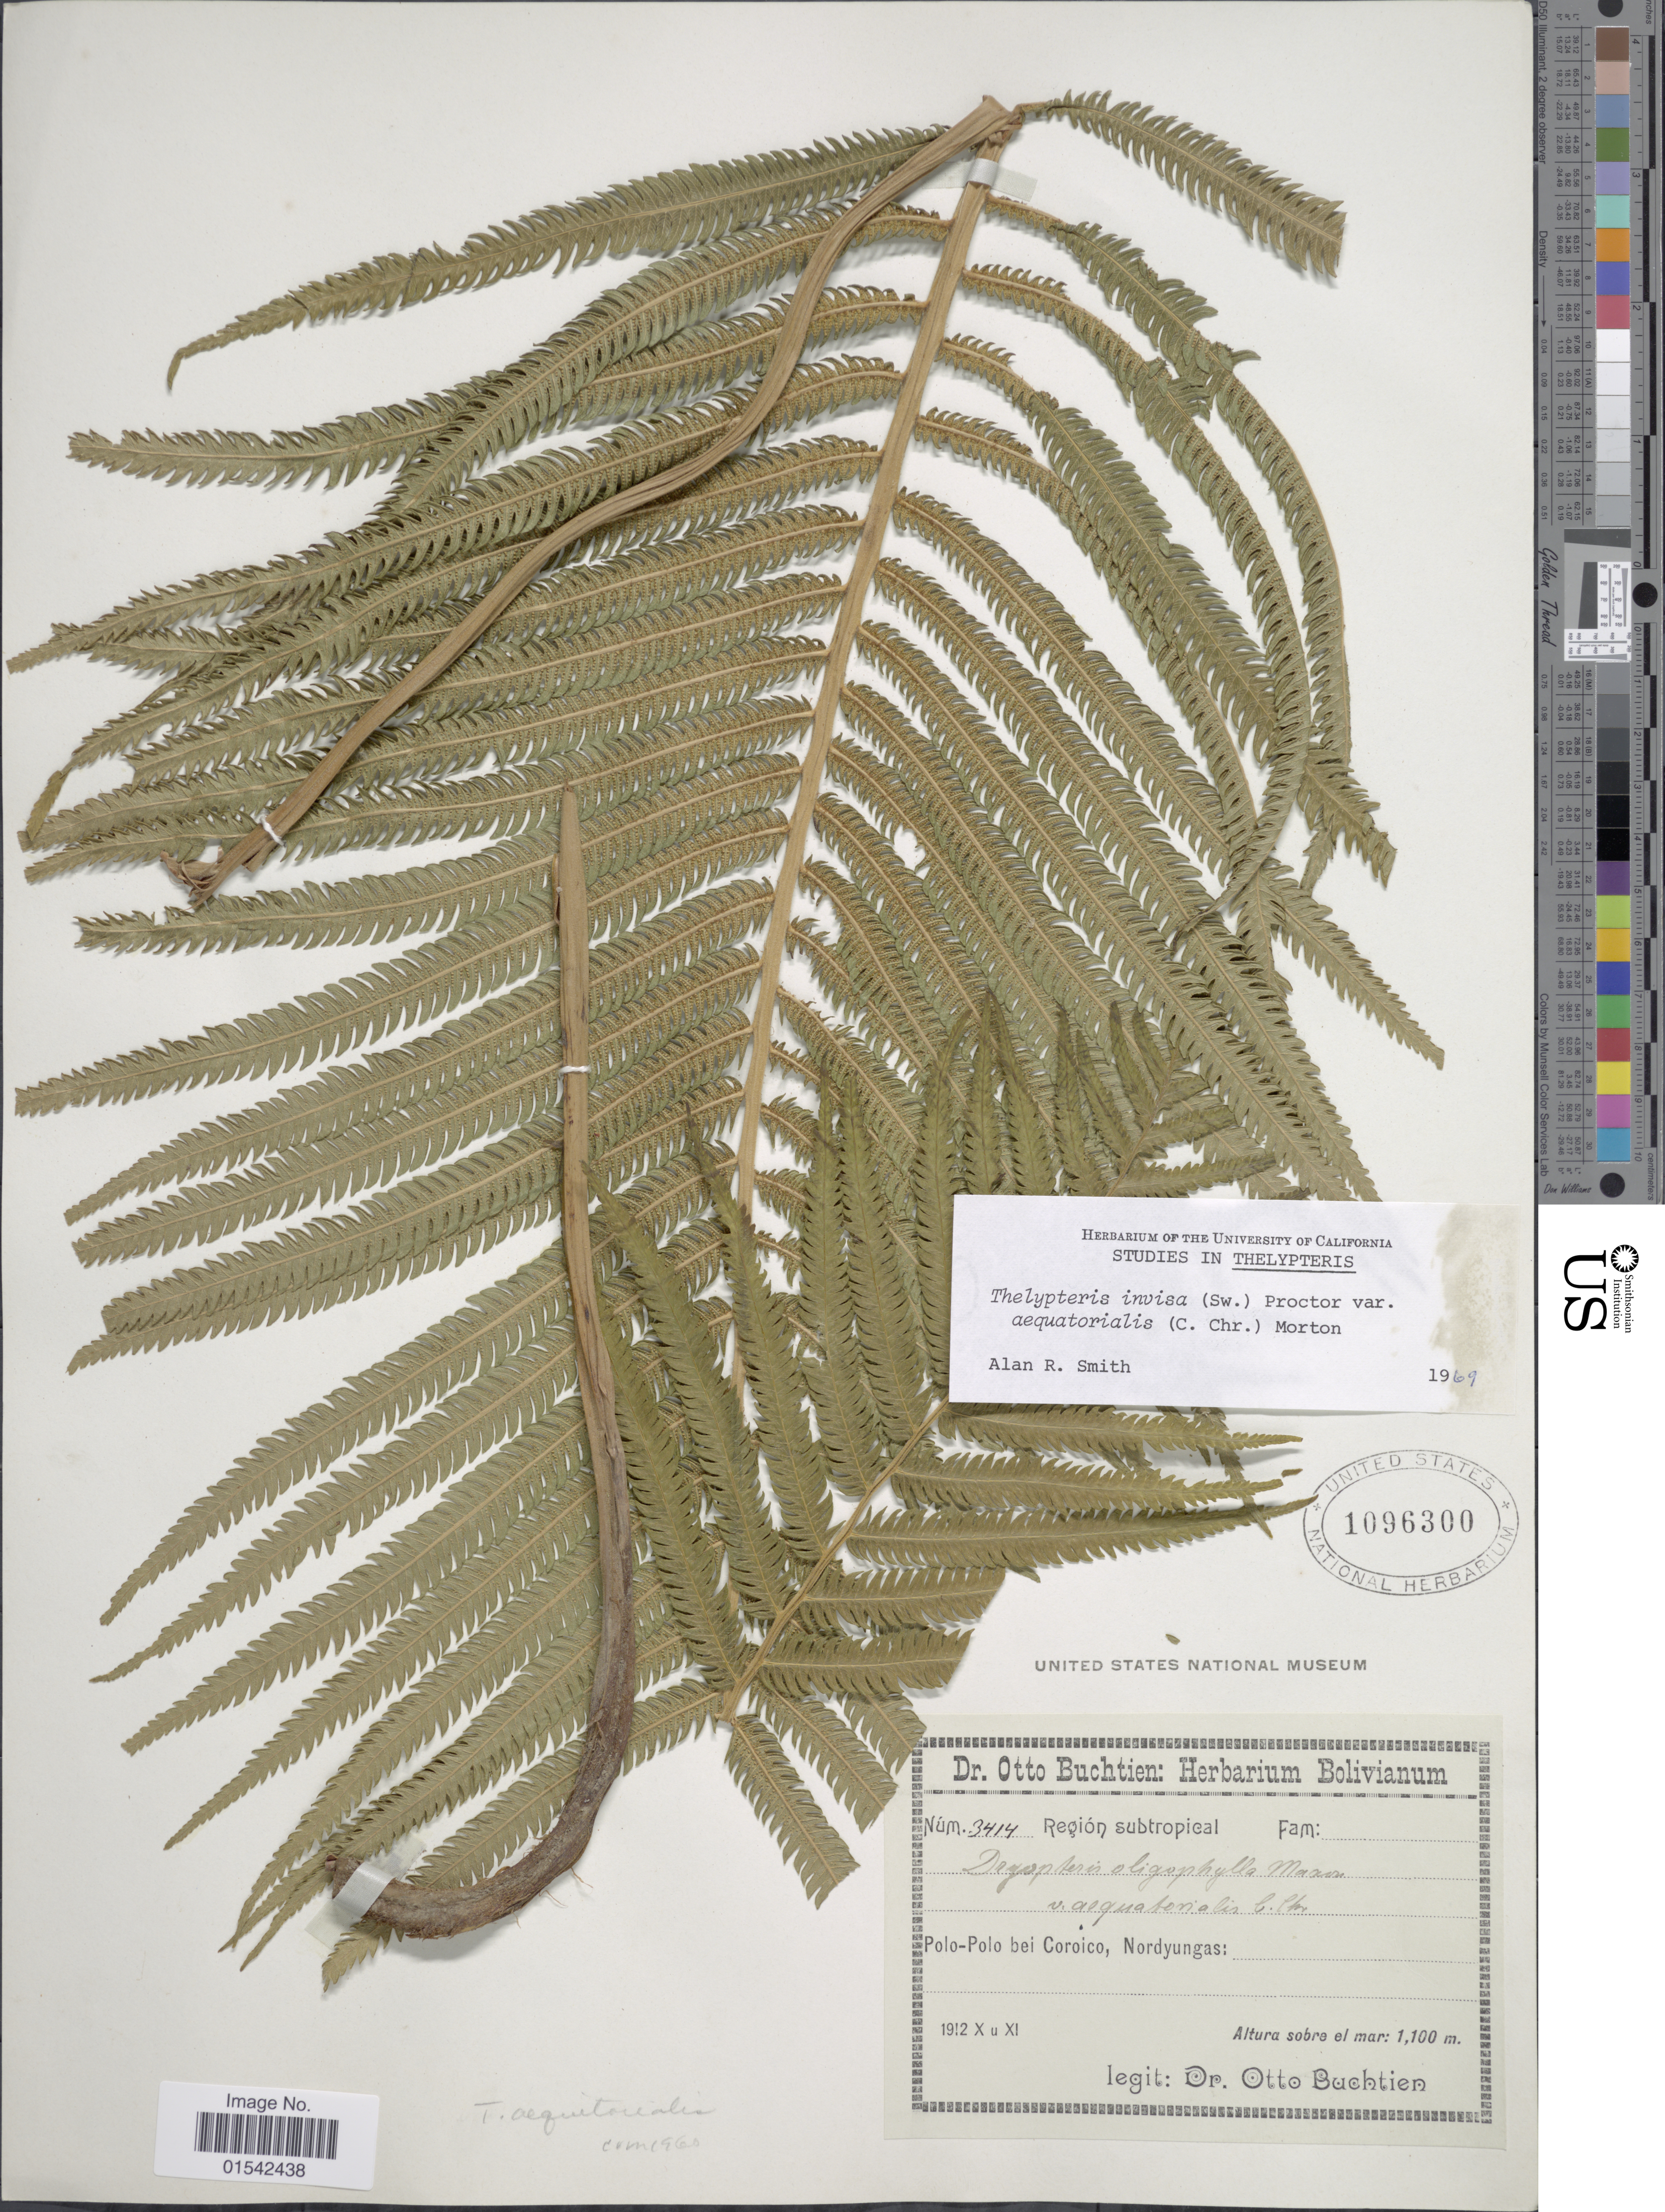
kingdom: Plantae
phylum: Tracheophyta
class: Polypodiopsida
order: Polypodiales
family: Thelypteridaceae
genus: Cyclosorus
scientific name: Cyclosorus clivalis (A.R. Sm.) comb. nov., ined 2015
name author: (A.R. Sm.)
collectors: O. Buchtien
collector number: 3414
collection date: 1912-10/1912-11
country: Bolivia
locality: Polo-Polo bei Coroico, Nordyungas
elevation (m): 1100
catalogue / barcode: US 1096300